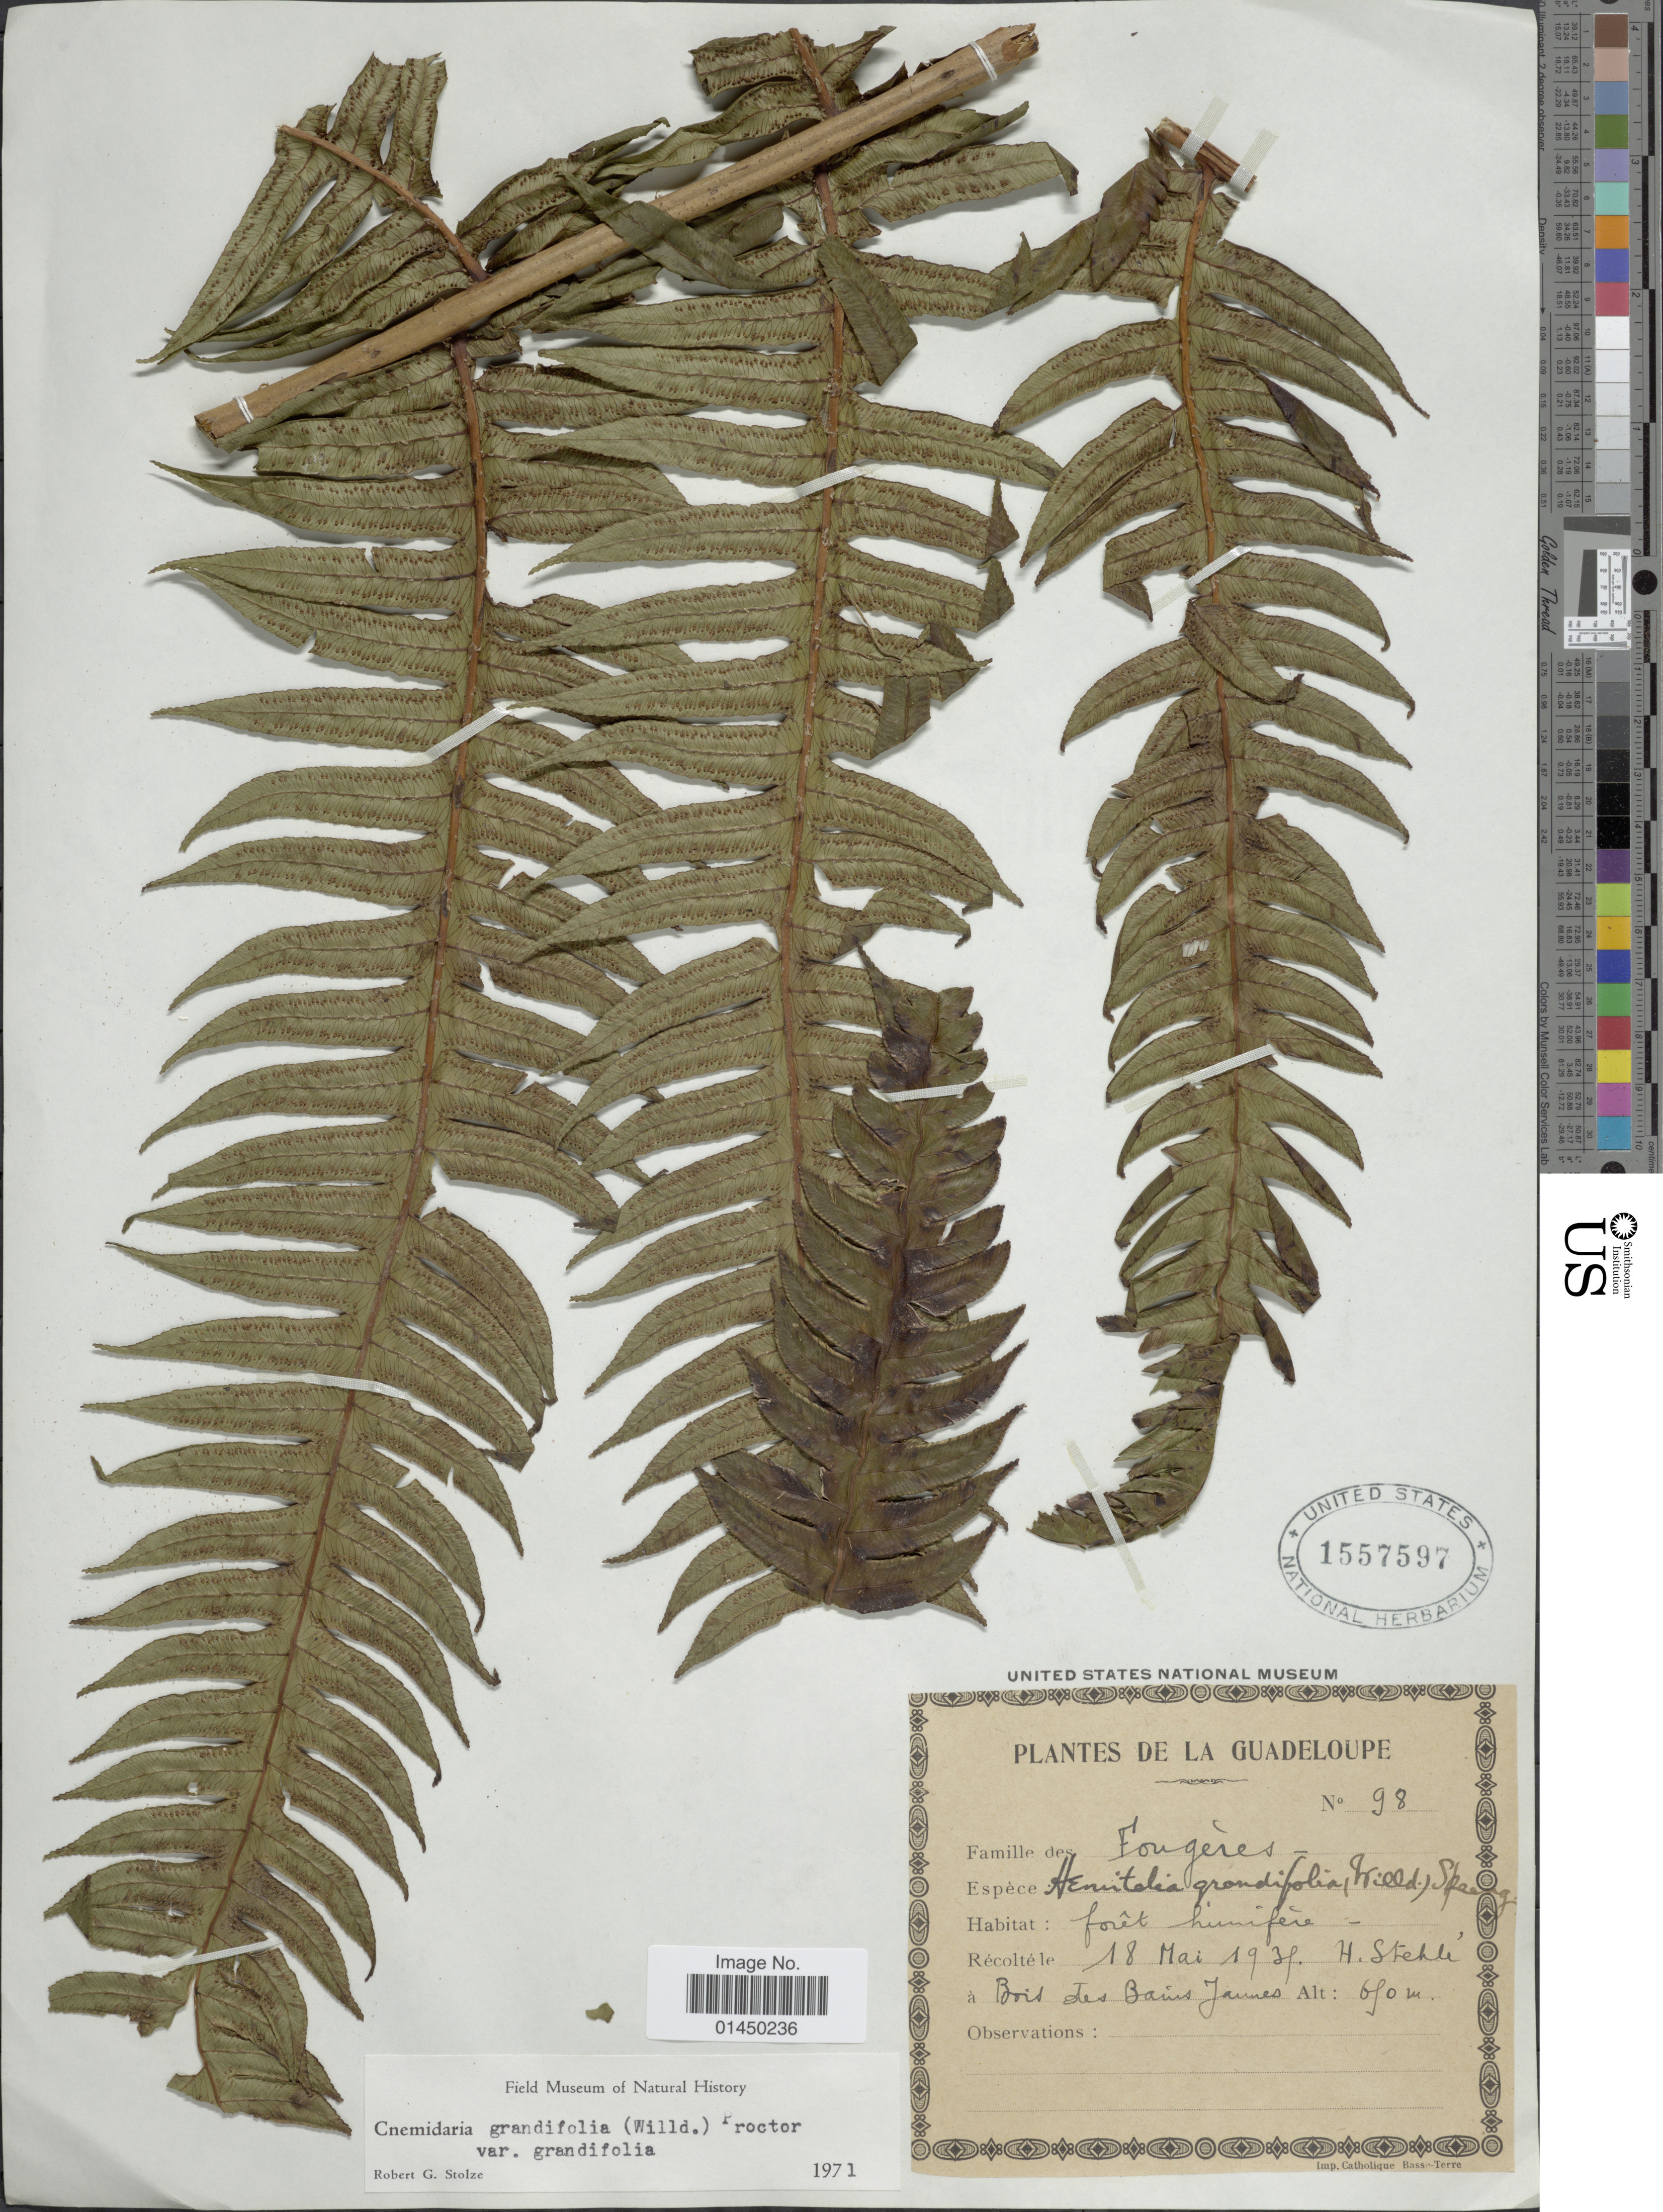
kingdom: Plantae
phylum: Tracheophyta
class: Polypodiopsida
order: Cyatheales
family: Cyatheaceae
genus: Cyathea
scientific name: Cyathea grandifolia var. grandifolia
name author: Willd.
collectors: H. Stehlé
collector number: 98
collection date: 1939-05-18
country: Guadeloupe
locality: De La Guadeloupe, Bois des Baines James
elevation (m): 690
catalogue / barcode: US 1557597